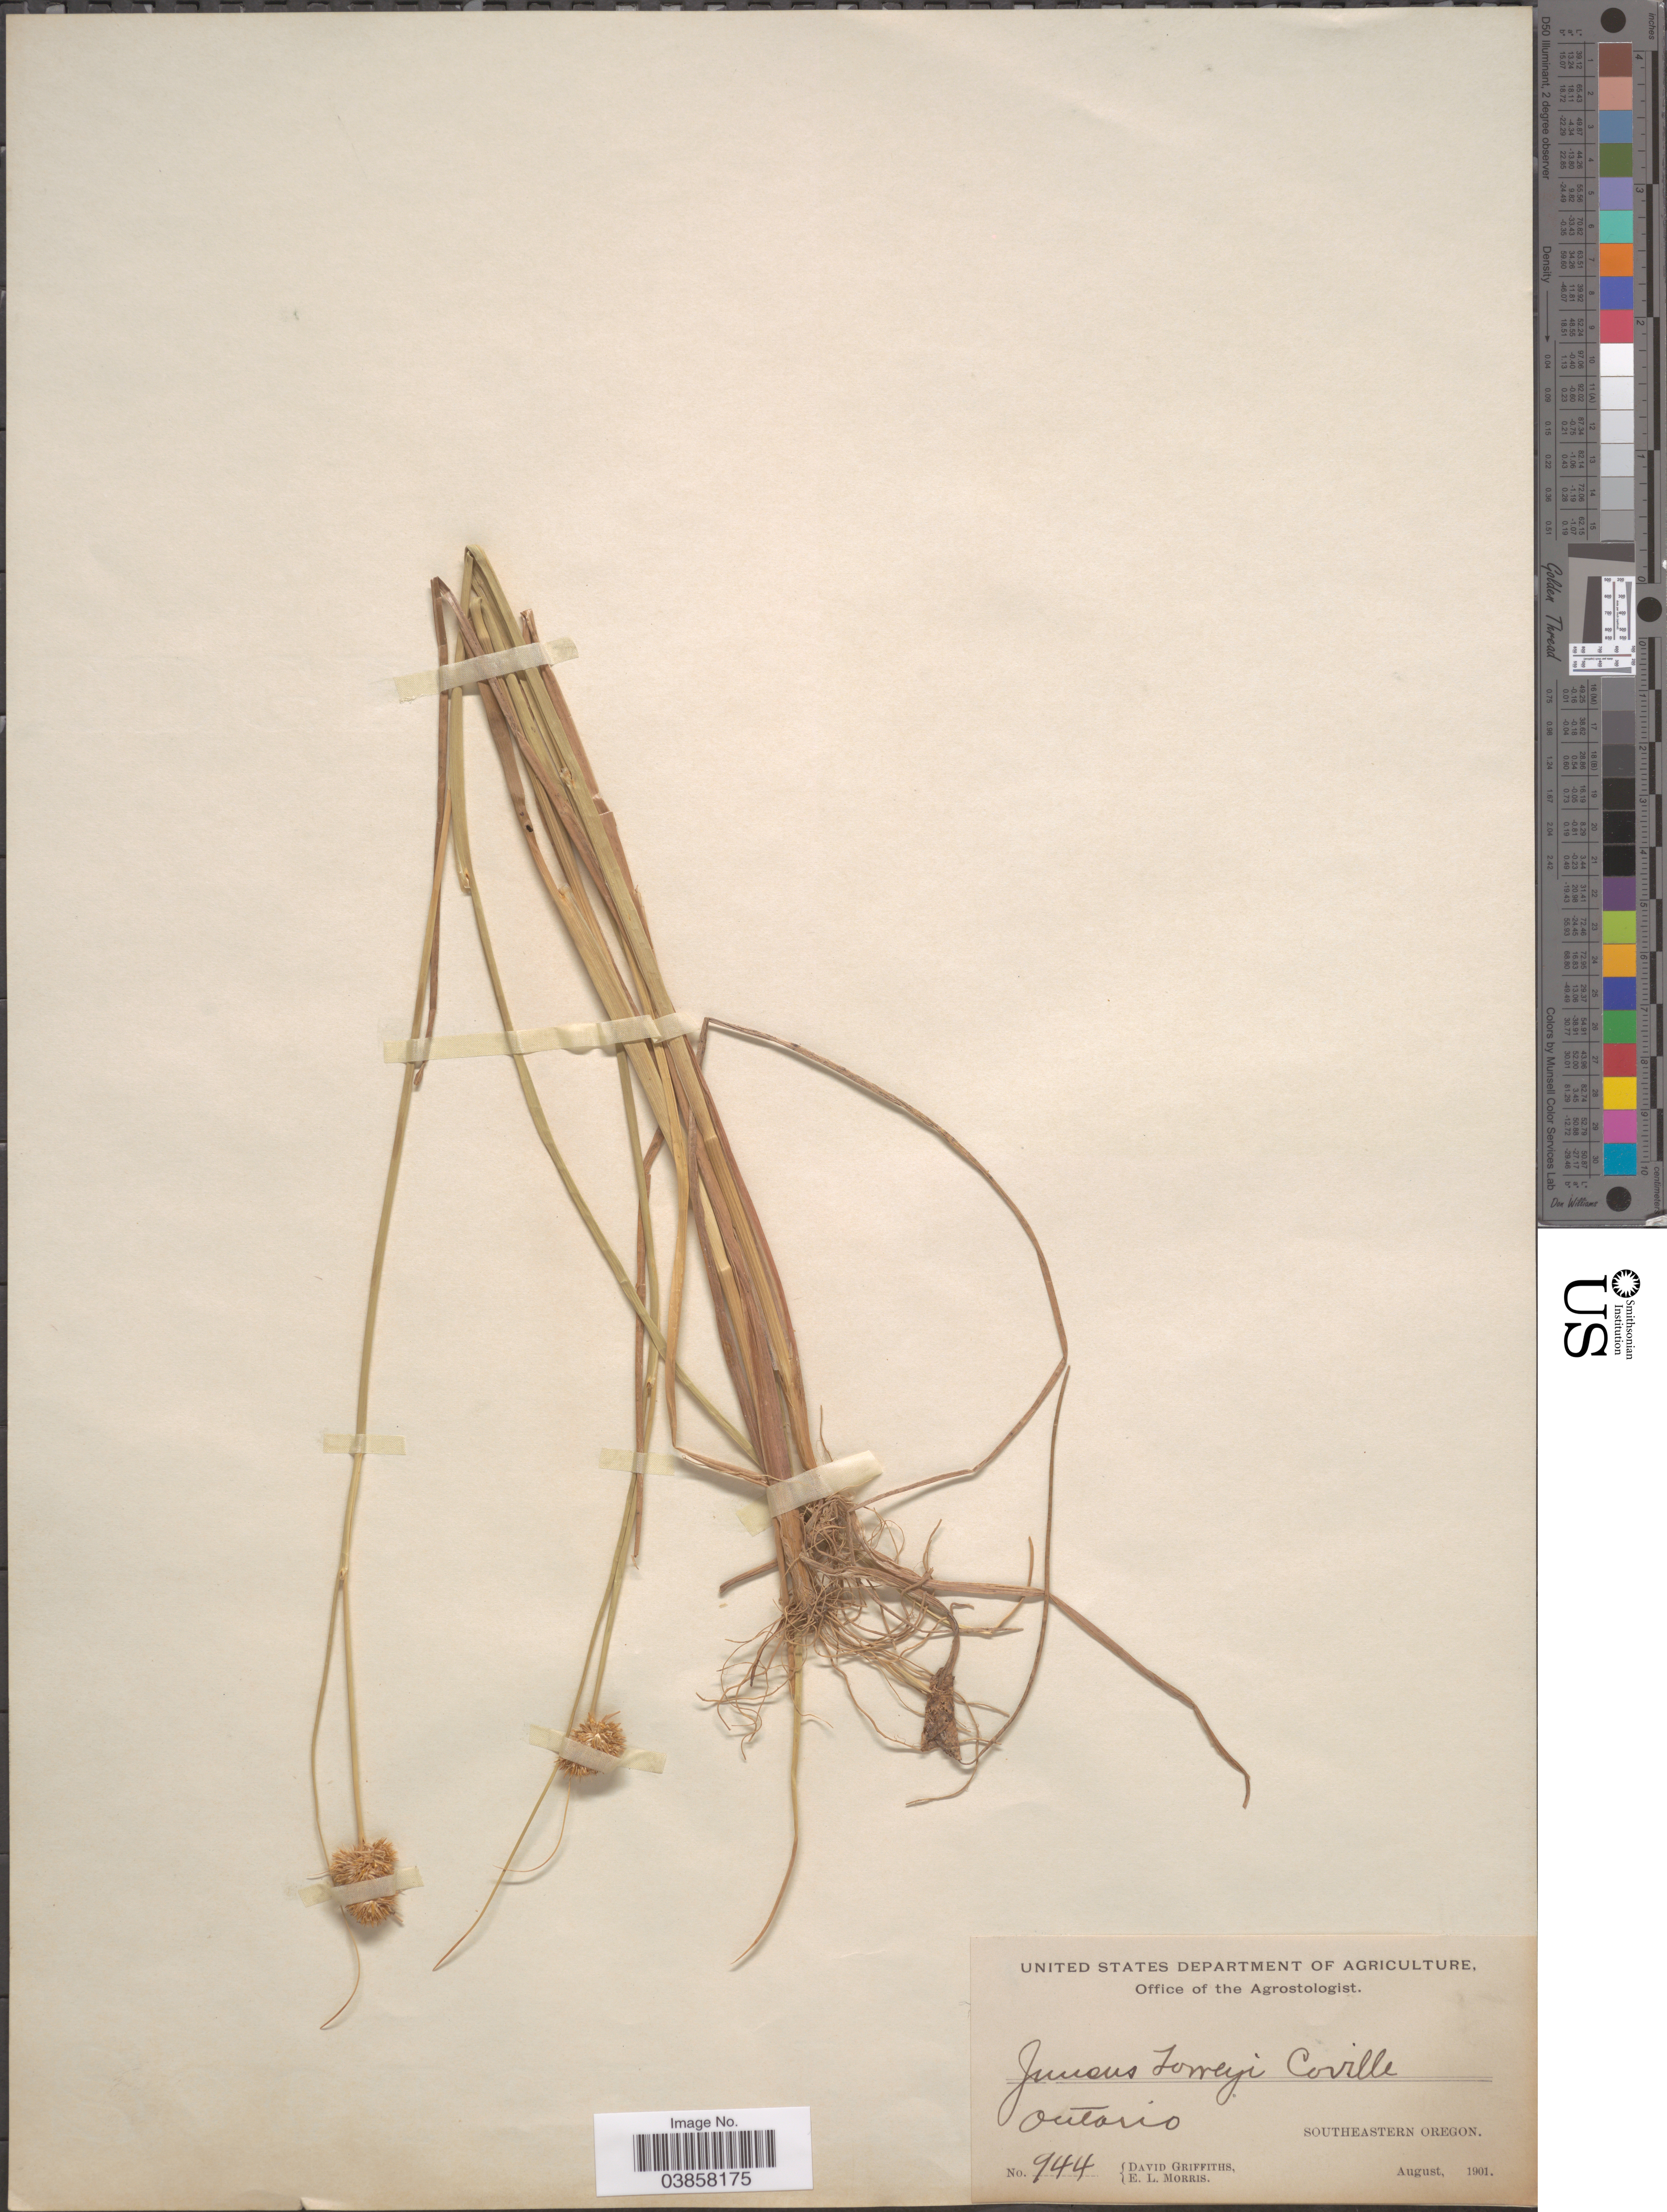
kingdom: Plantae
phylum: Tracheophyta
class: Liliopsida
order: Poales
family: Juncaceae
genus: Juncus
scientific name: Juncus torreyi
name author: Coville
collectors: D. Griffiths & E. Morris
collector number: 944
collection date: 1901-08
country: United States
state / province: Oregon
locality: Ontario. Southeastern Oregon.